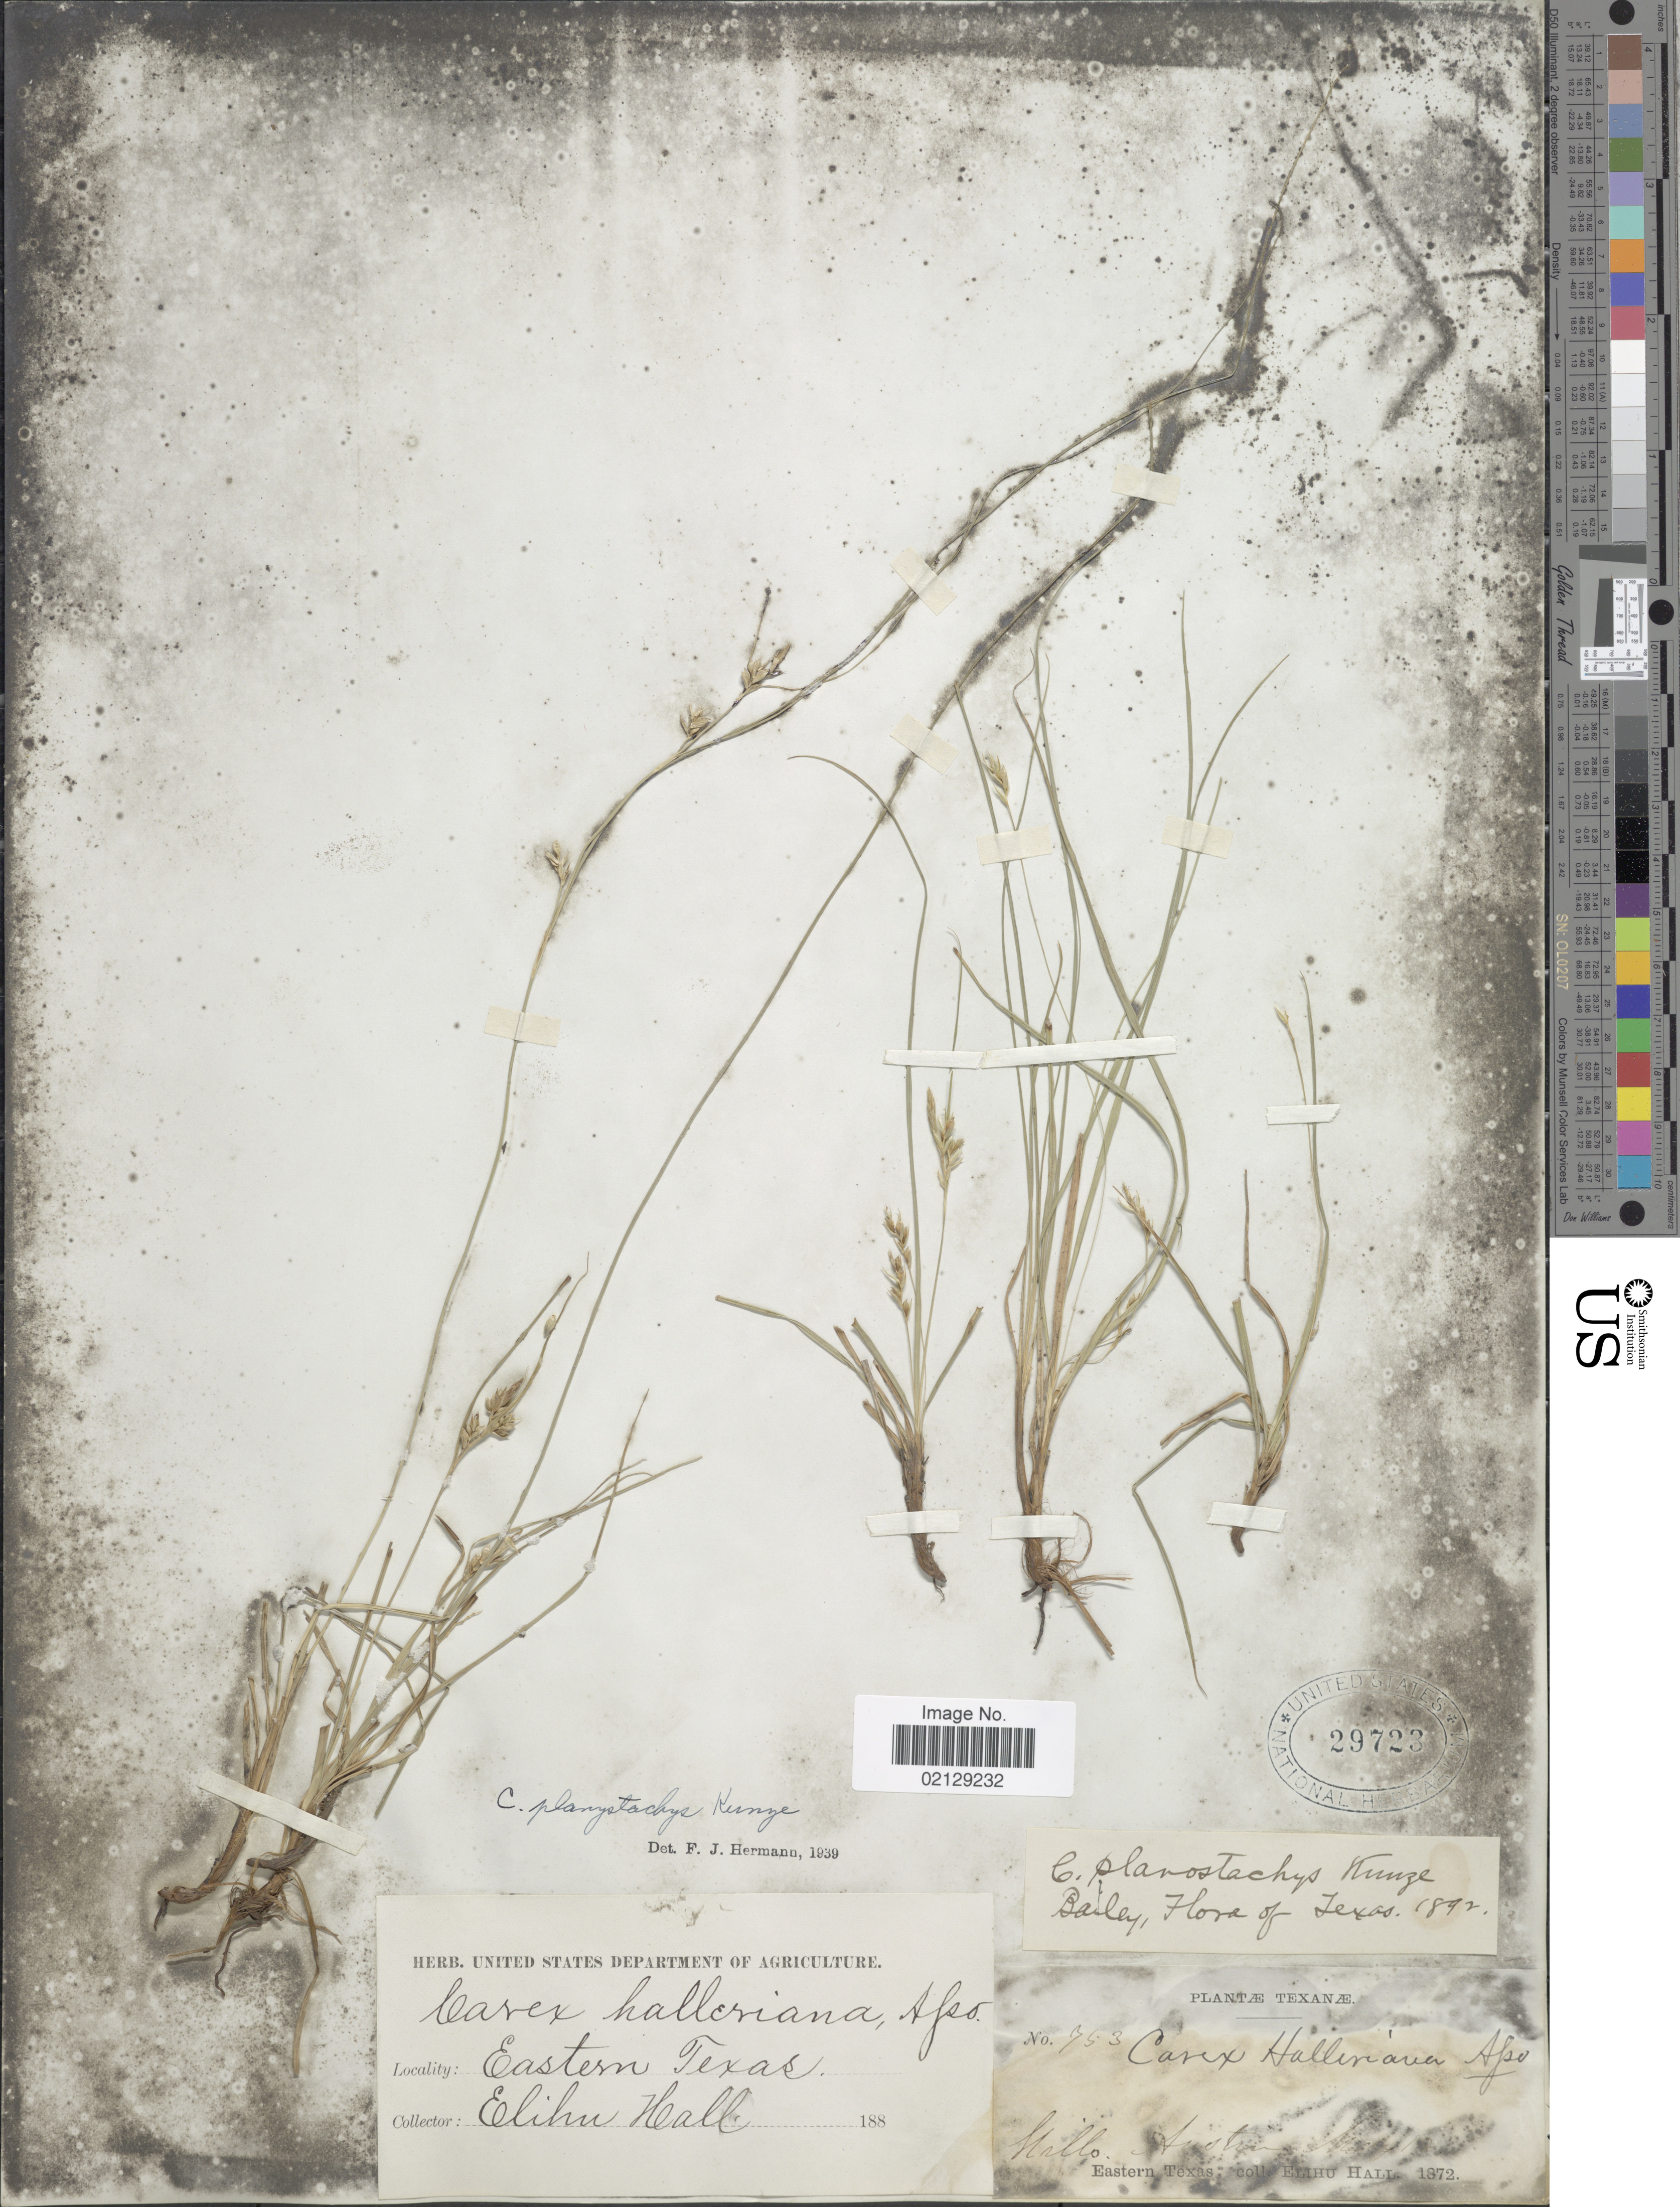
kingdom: Plantae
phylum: Tracheophyta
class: Liliopsida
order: Poales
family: Cyperaceae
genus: Carex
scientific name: Carex planostachys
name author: Kunze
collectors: E. Hall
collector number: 753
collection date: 1872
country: United States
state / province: Texas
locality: Eastern Texas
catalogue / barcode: US 29723